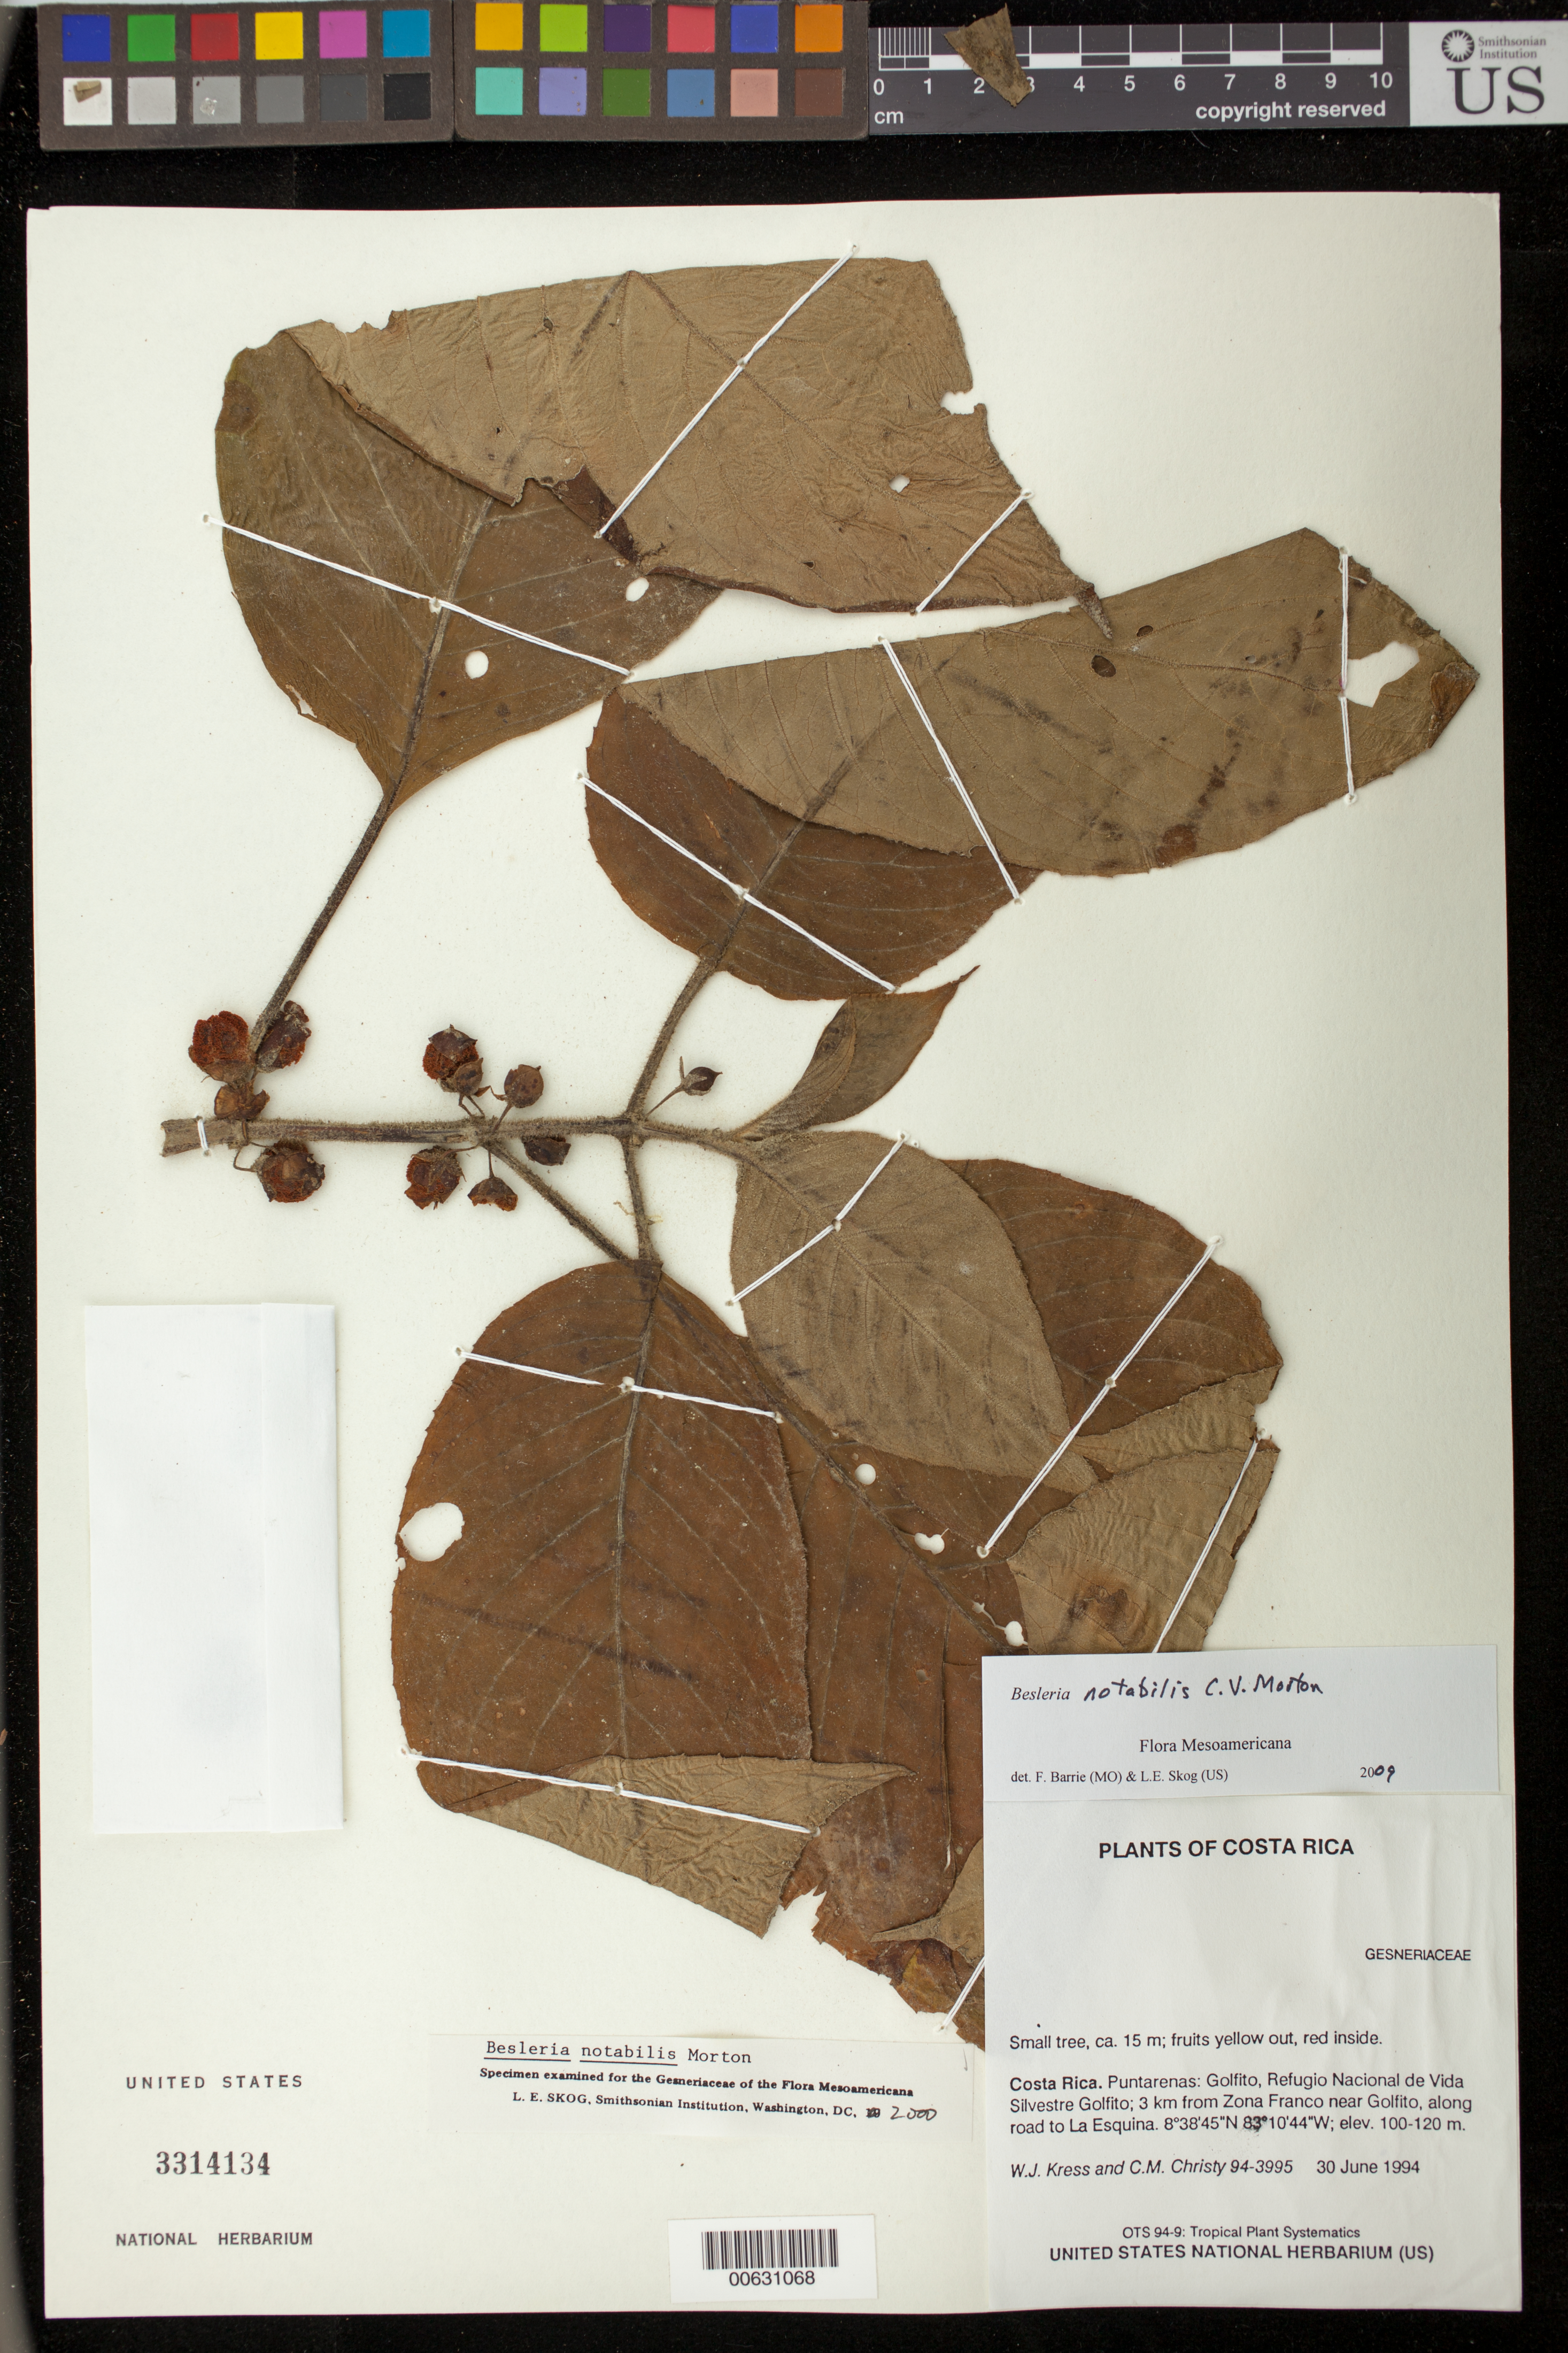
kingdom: Plantae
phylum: Tracheophyta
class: Magnoliopsida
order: Lamiales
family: Gesneriaceae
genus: Besleria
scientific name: Besleria notabilis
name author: C.V. Morton in Standl.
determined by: Skog, Laurence E.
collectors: W. J. Kress & C. M. Christy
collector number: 94- 3995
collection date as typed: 30 Jun 1994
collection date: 1994-06-30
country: Costa Rica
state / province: Puntarenas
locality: Golfito, Refugio Nacional de Vida Silvestre Golfito; 3 km from Zona Franco near Golfito, along road to La Esquina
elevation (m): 100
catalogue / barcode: US 3314134